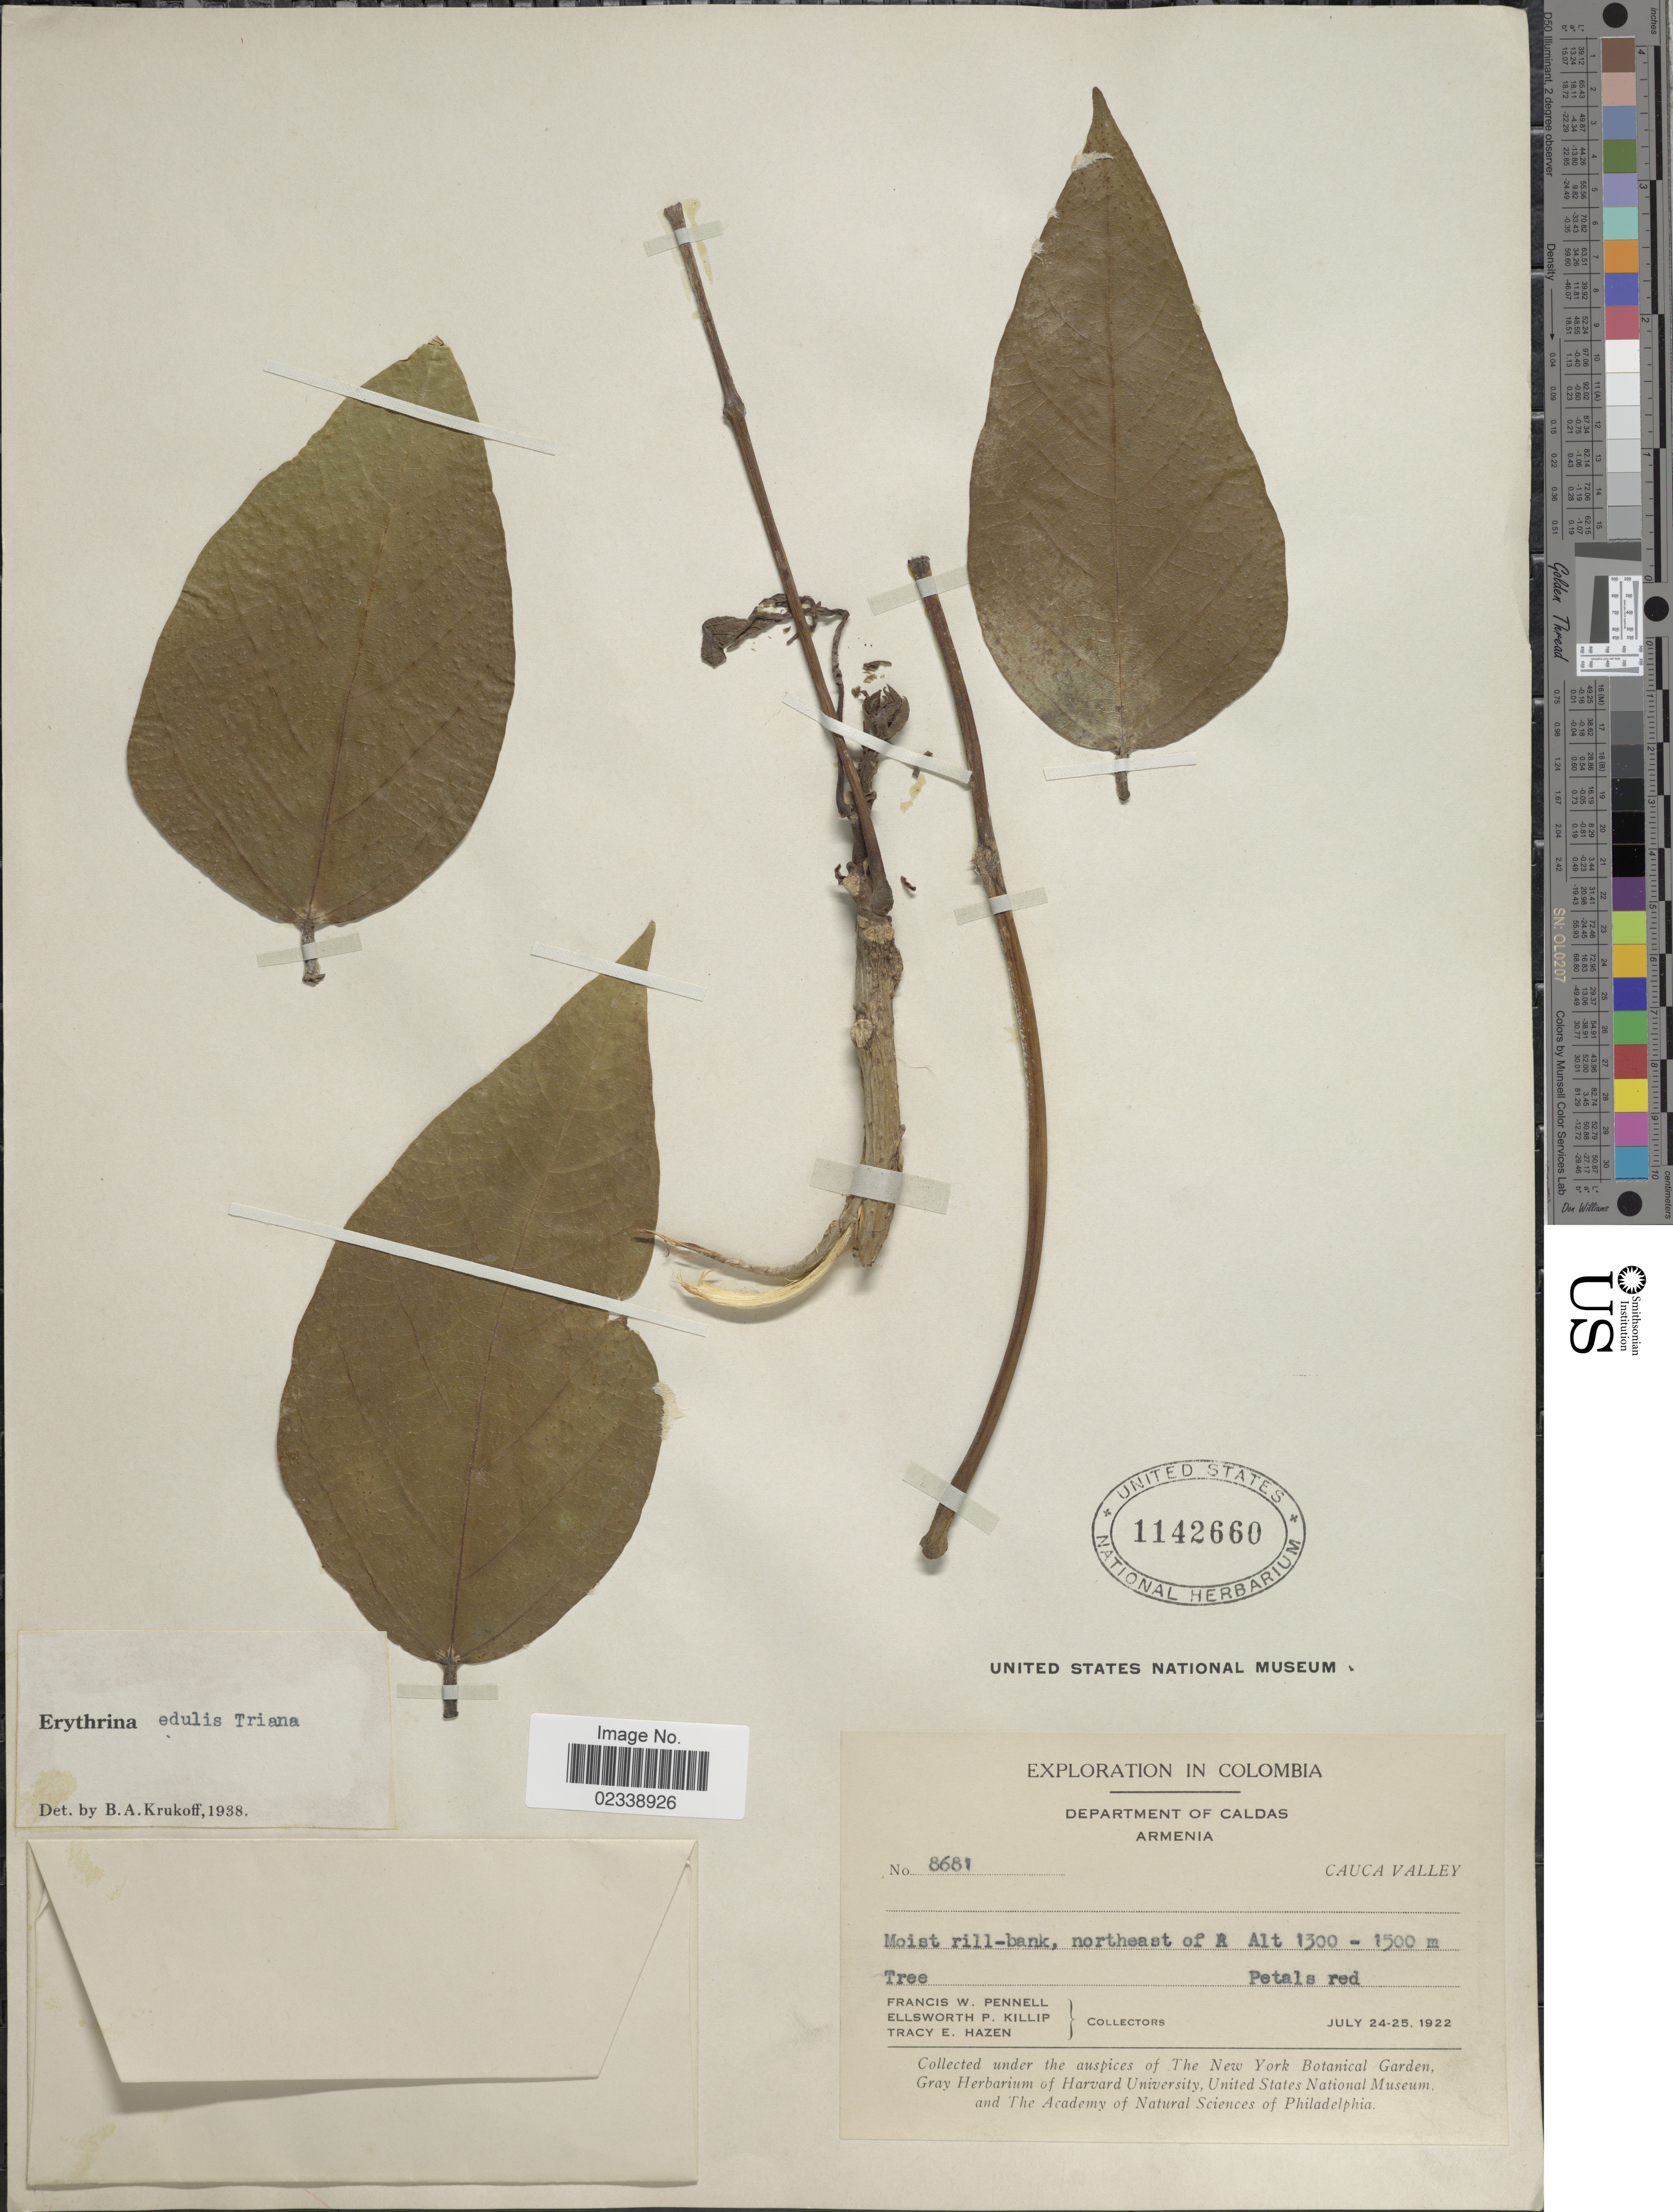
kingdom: Plantae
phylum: Tracheophyta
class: Magnoliopsida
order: Fabales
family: Fabaceae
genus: Erythrina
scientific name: Erythrina edulis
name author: Triana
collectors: F. W. Pennell, E. P. Killip & T. E. Hazen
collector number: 8681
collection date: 1922-07-24/1922-07-25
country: Colombia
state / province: Caldas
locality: Armenia, Cauca Valley, Moist rill-bank, northeast of A Tree [unsure placement].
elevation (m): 1300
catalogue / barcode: US 1142660